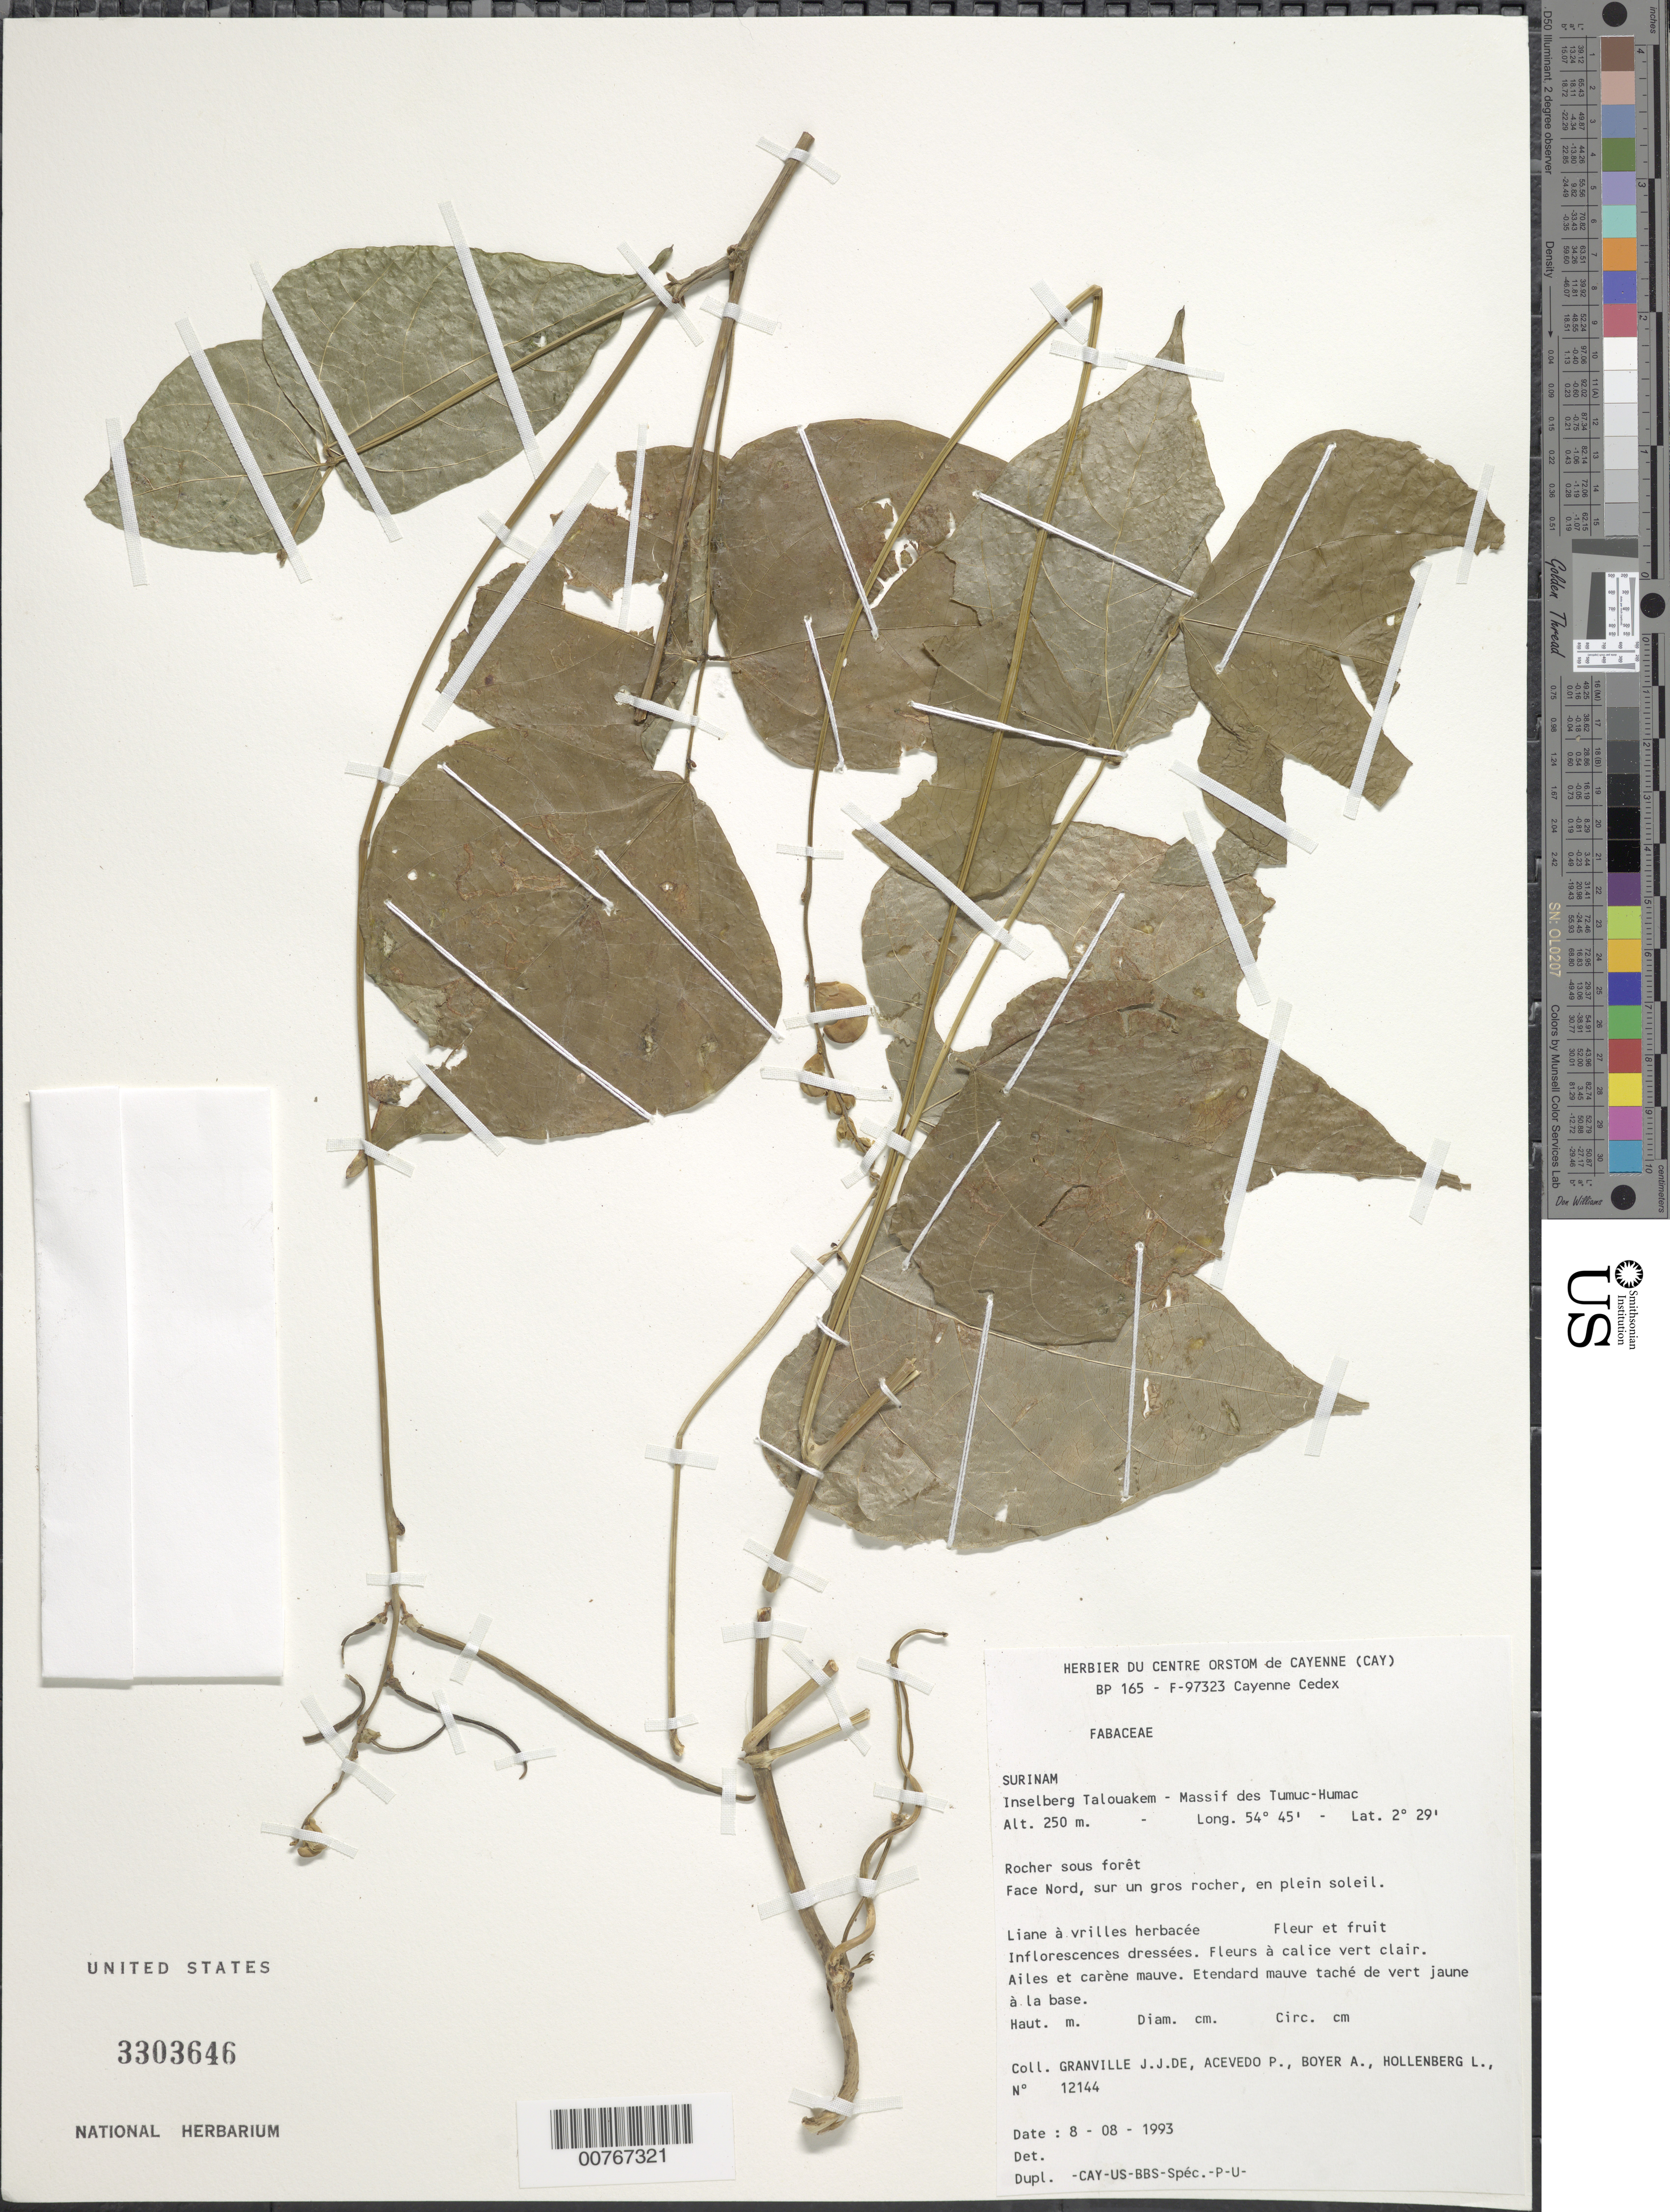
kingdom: Plantae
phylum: Tracheophyta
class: Magnoliopsida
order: Fabales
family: Fabaceae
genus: Vigna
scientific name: Vigna sp.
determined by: Mansano, V. F.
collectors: J.-J. de Granville, P. Acevedo-Rodr., A. Boyer & L. Hollenberg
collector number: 12144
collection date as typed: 8-Aug-93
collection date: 1993-08-08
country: Suriname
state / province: Sipaliwini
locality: Inselberg Talouakem, Massif des Tumuc-Humac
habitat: Rocher sous forêt. Face nord, sur un gros rocher, en plein soleil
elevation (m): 250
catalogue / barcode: US 3303646